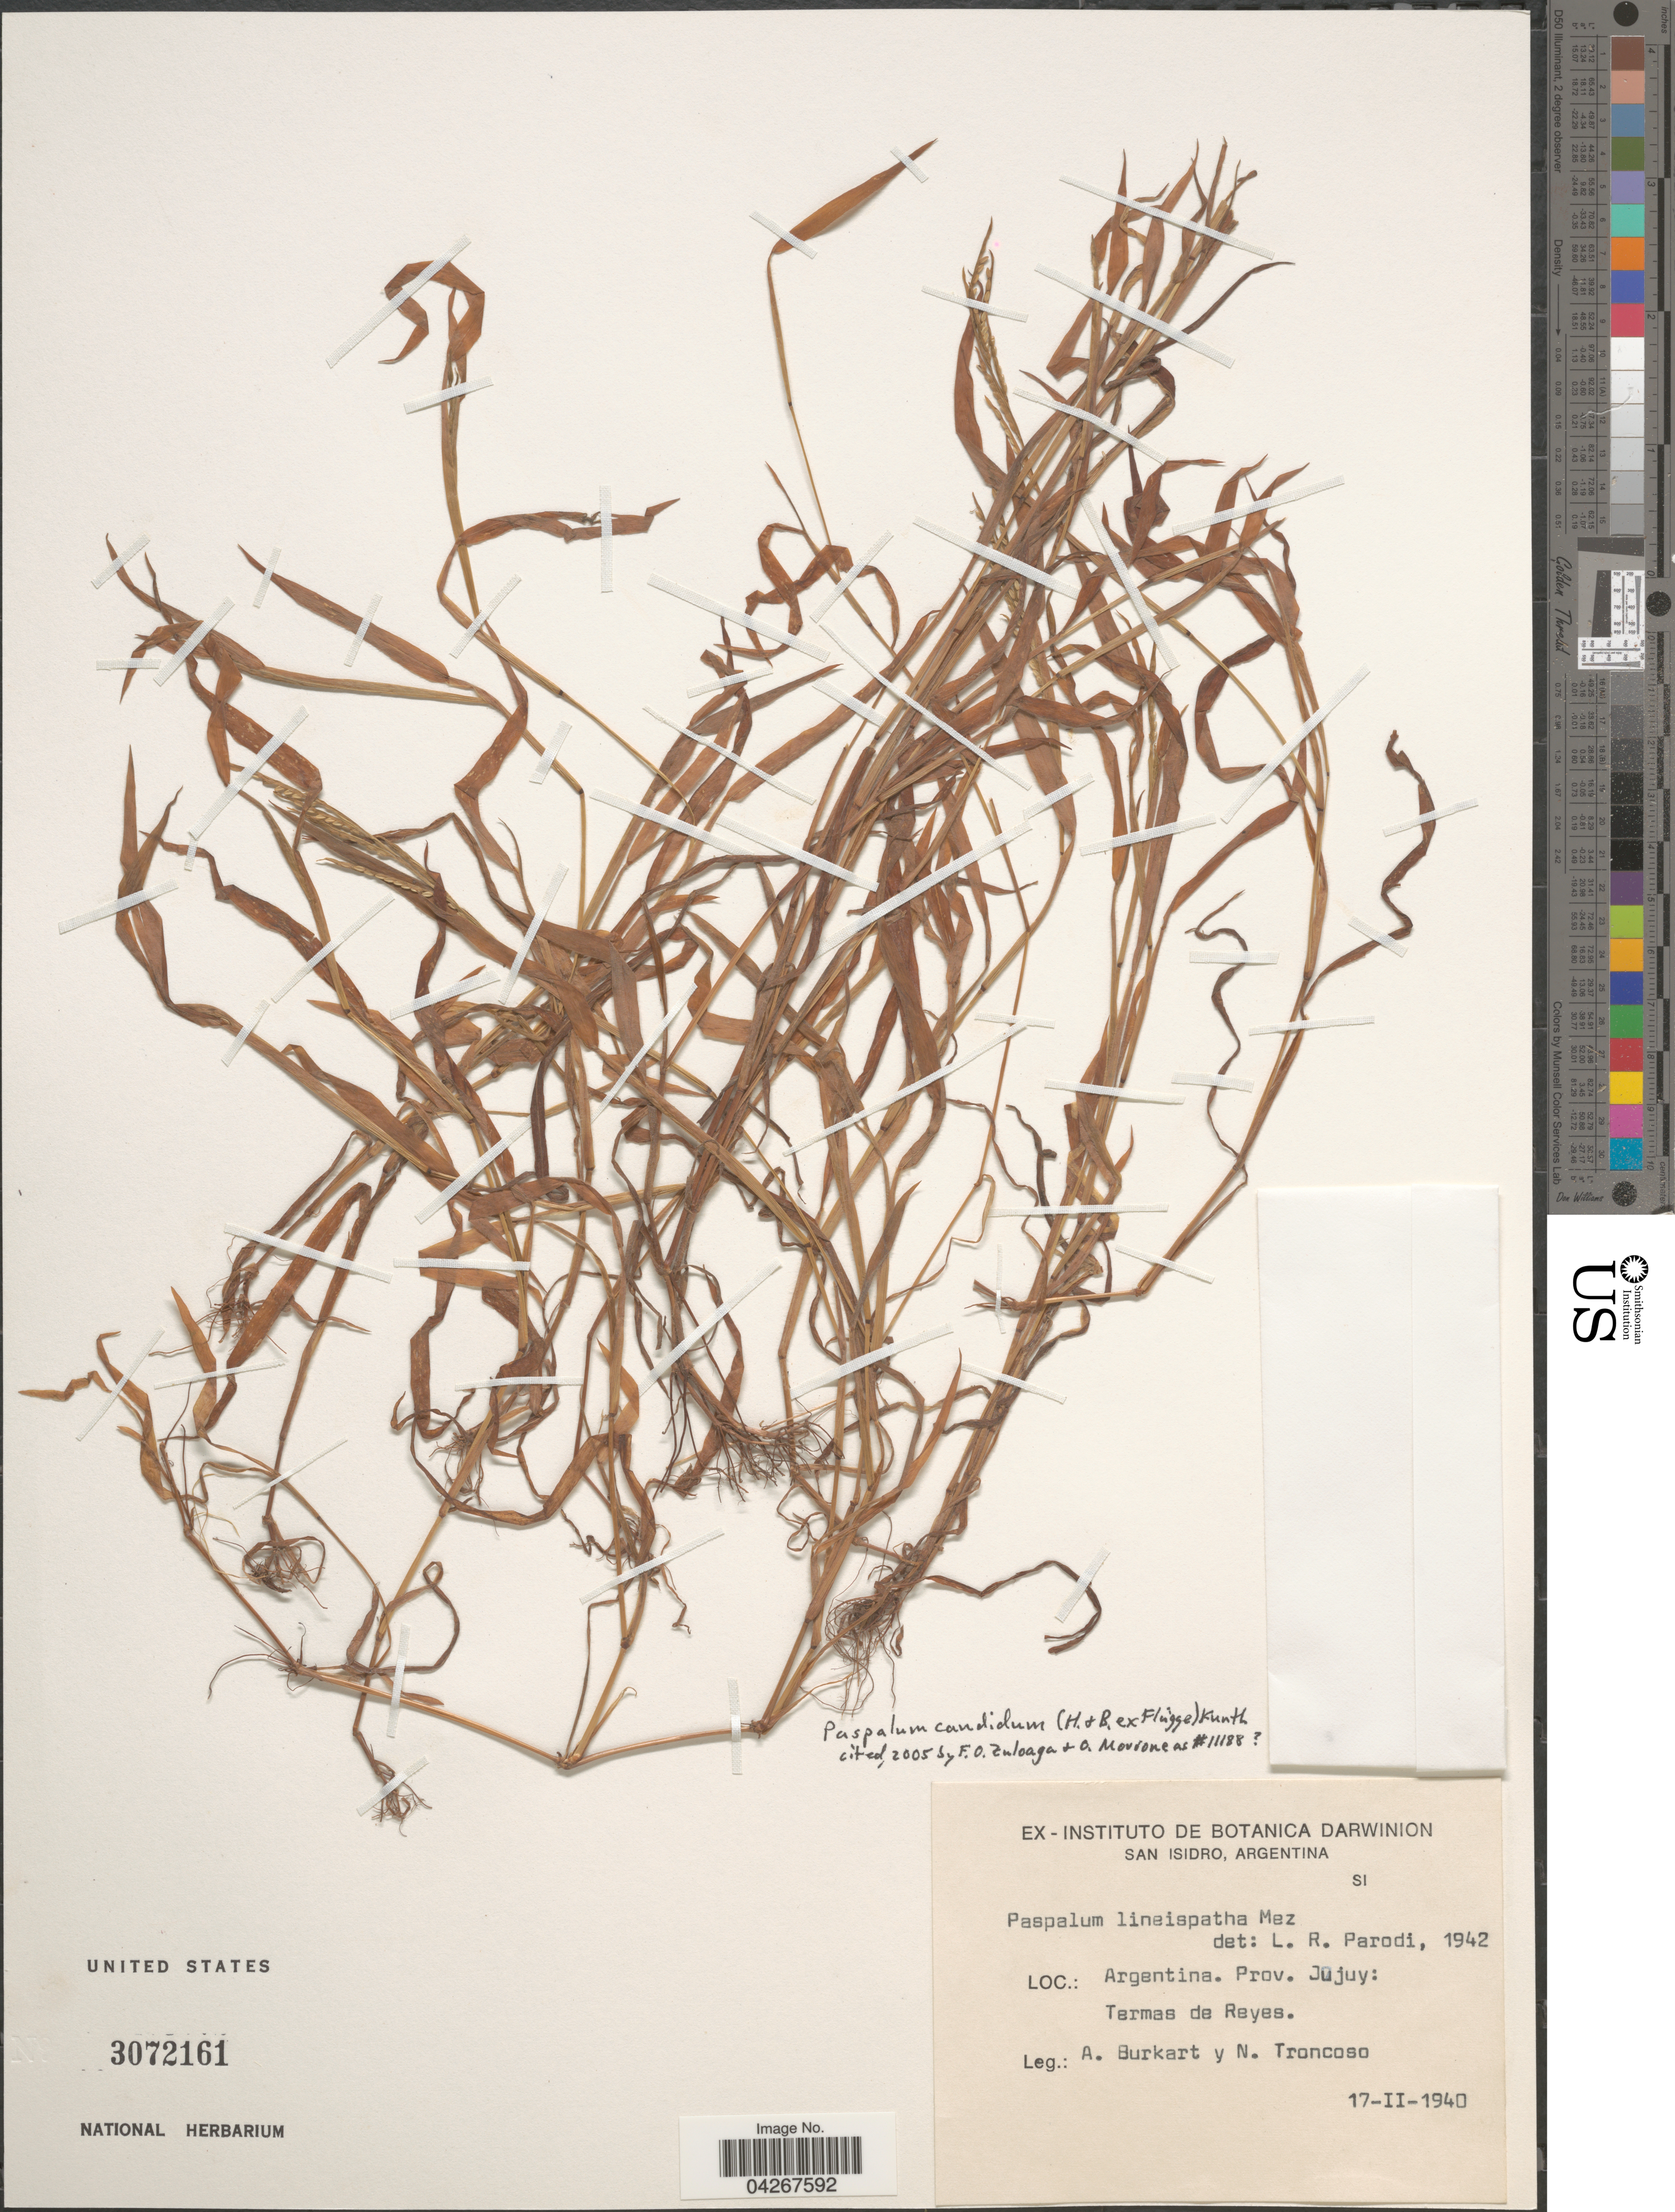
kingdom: Plantae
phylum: Tracheophyta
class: Liliopsida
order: Poales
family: Poaceae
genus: Paspalum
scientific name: Paspalum candidum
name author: (Humb. & Bonpl. ex Fleugge) Kunth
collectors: A. E. Burkart & N. Troncoso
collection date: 1940-02-17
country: Argentina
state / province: Jujuy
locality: Termas de Reyes.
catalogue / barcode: US 3072161